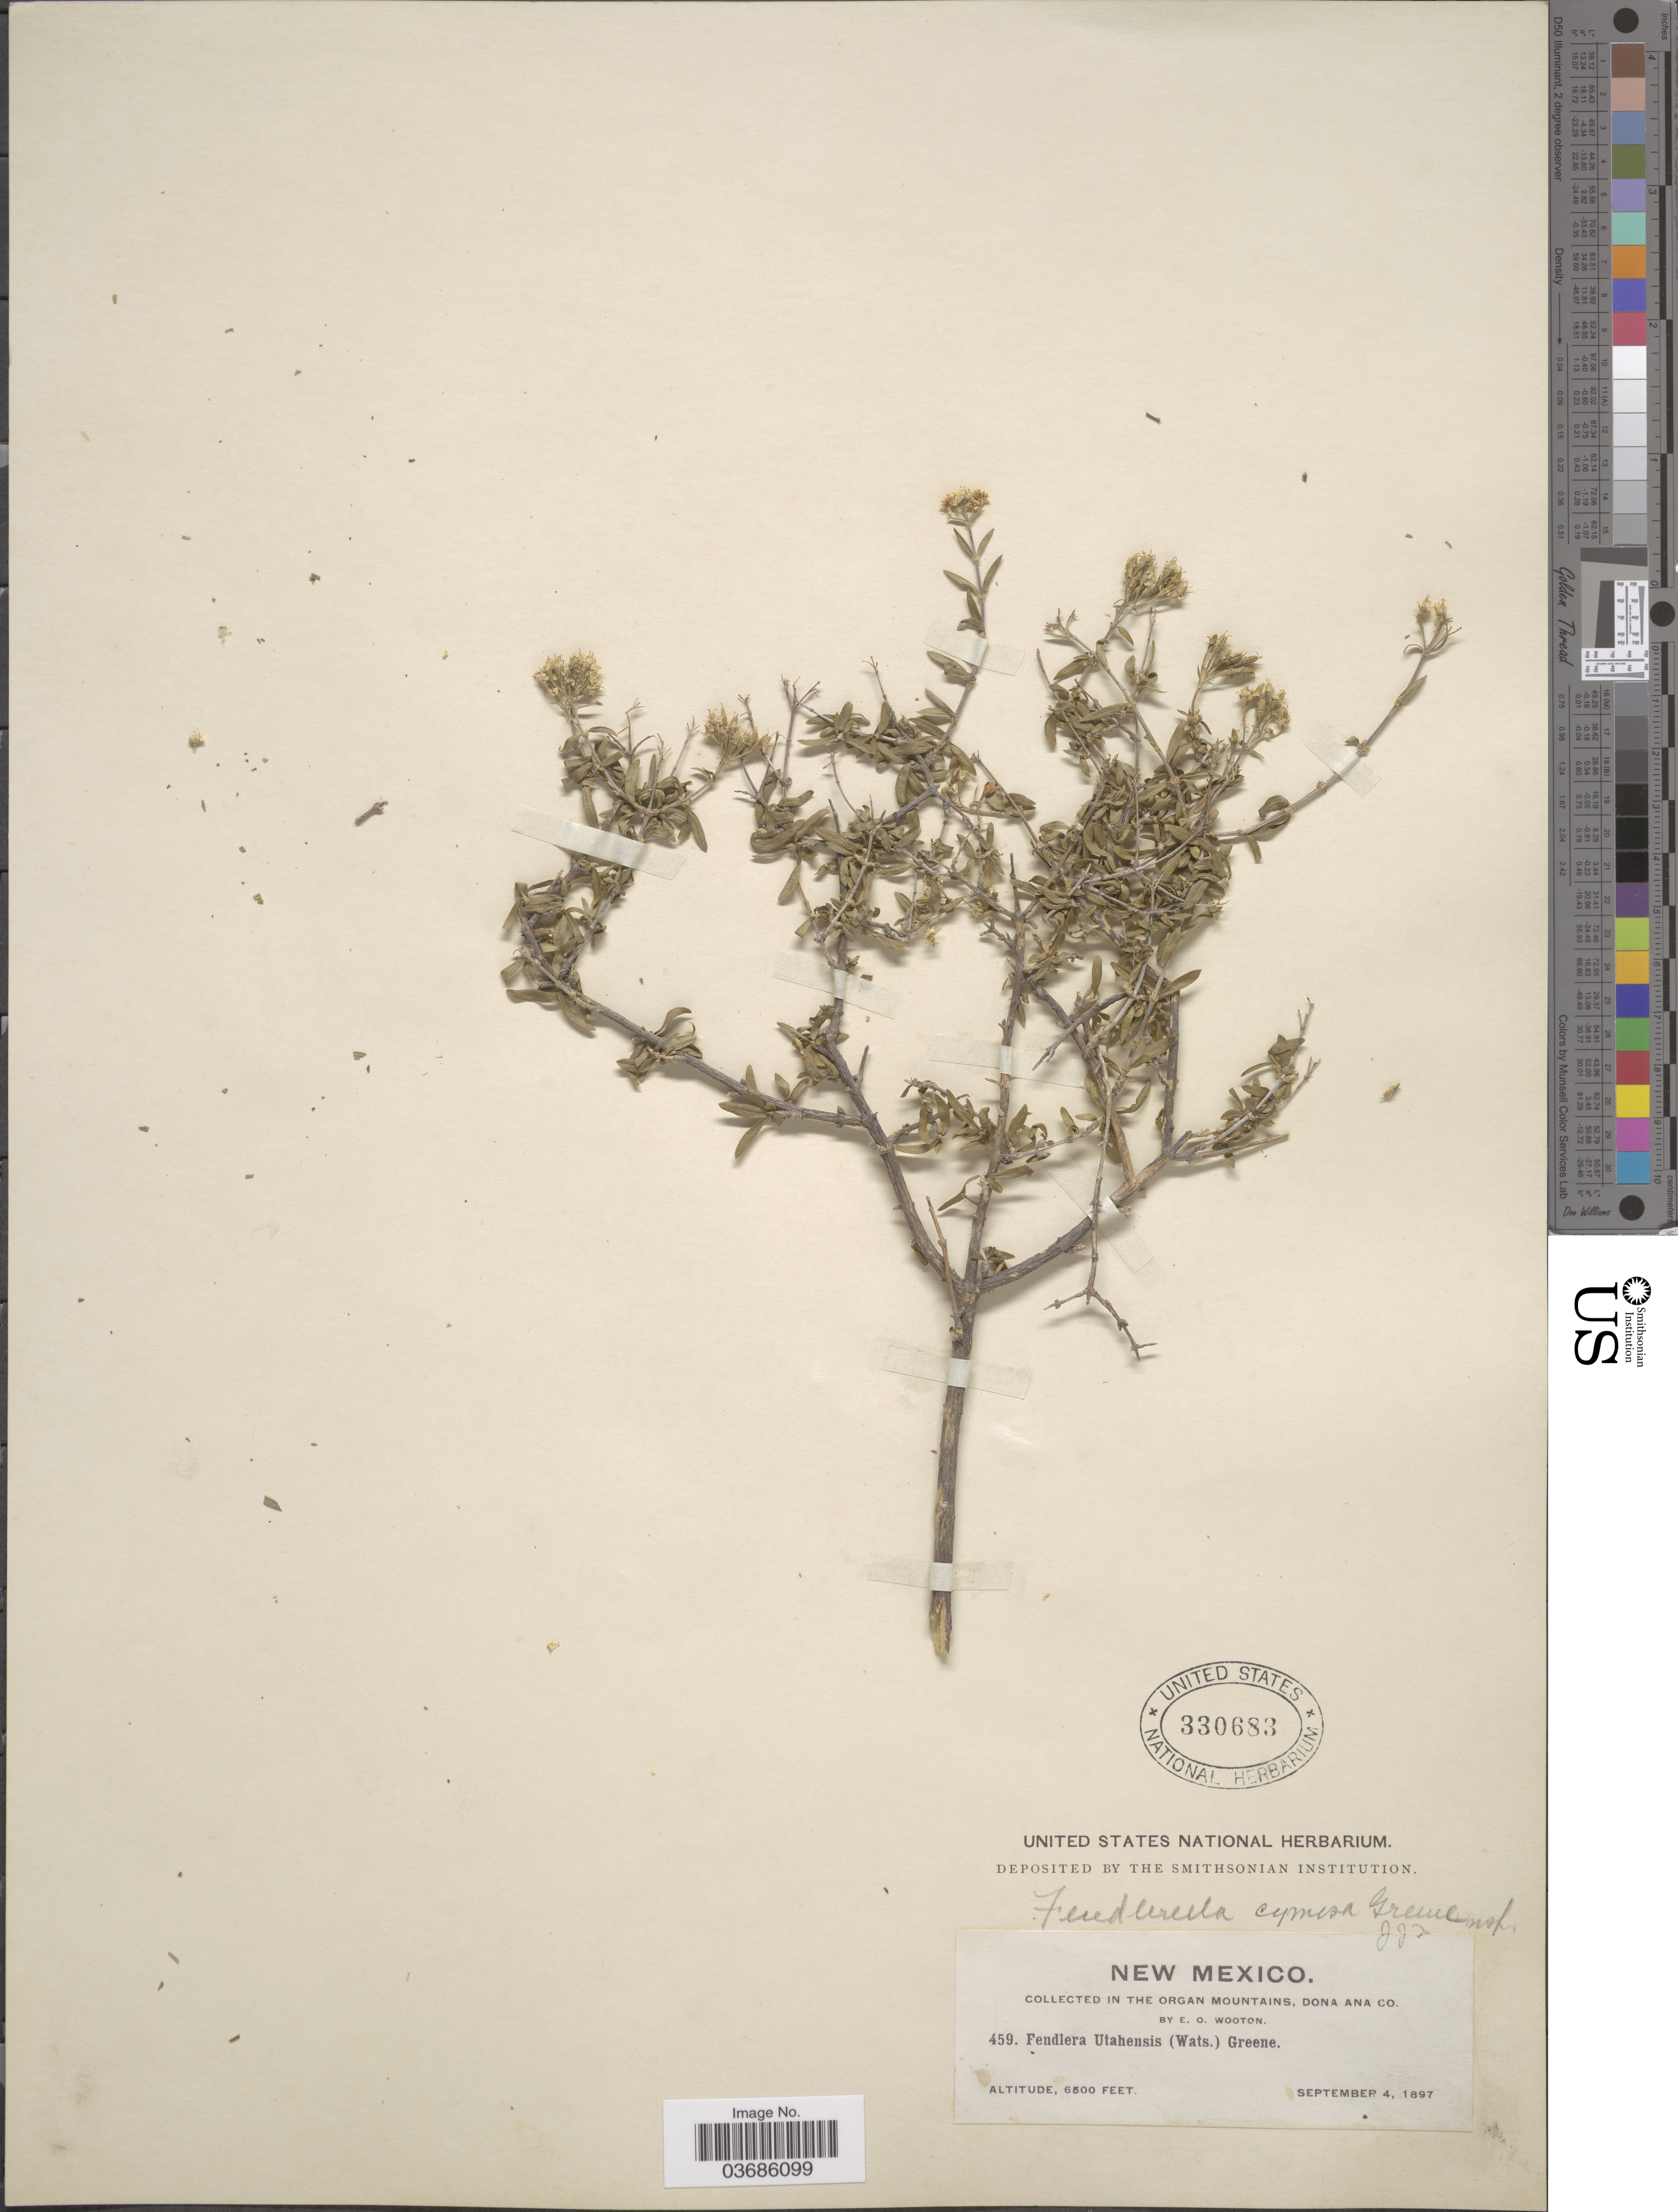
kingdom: Plantae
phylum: Tracheophyta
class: Magnoliopsida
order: Cornales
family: Hydrangeaceae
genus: Fendlerella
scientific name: Fendlerella cymosa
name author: Greene ex Wooton & Standl.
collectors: E. O. Wooton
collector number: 459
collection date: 1897-09-04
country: United States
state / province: New Mexico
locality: In the Organ Mountains, Dona Ana Co.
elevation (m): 1981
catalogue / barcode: US 330683